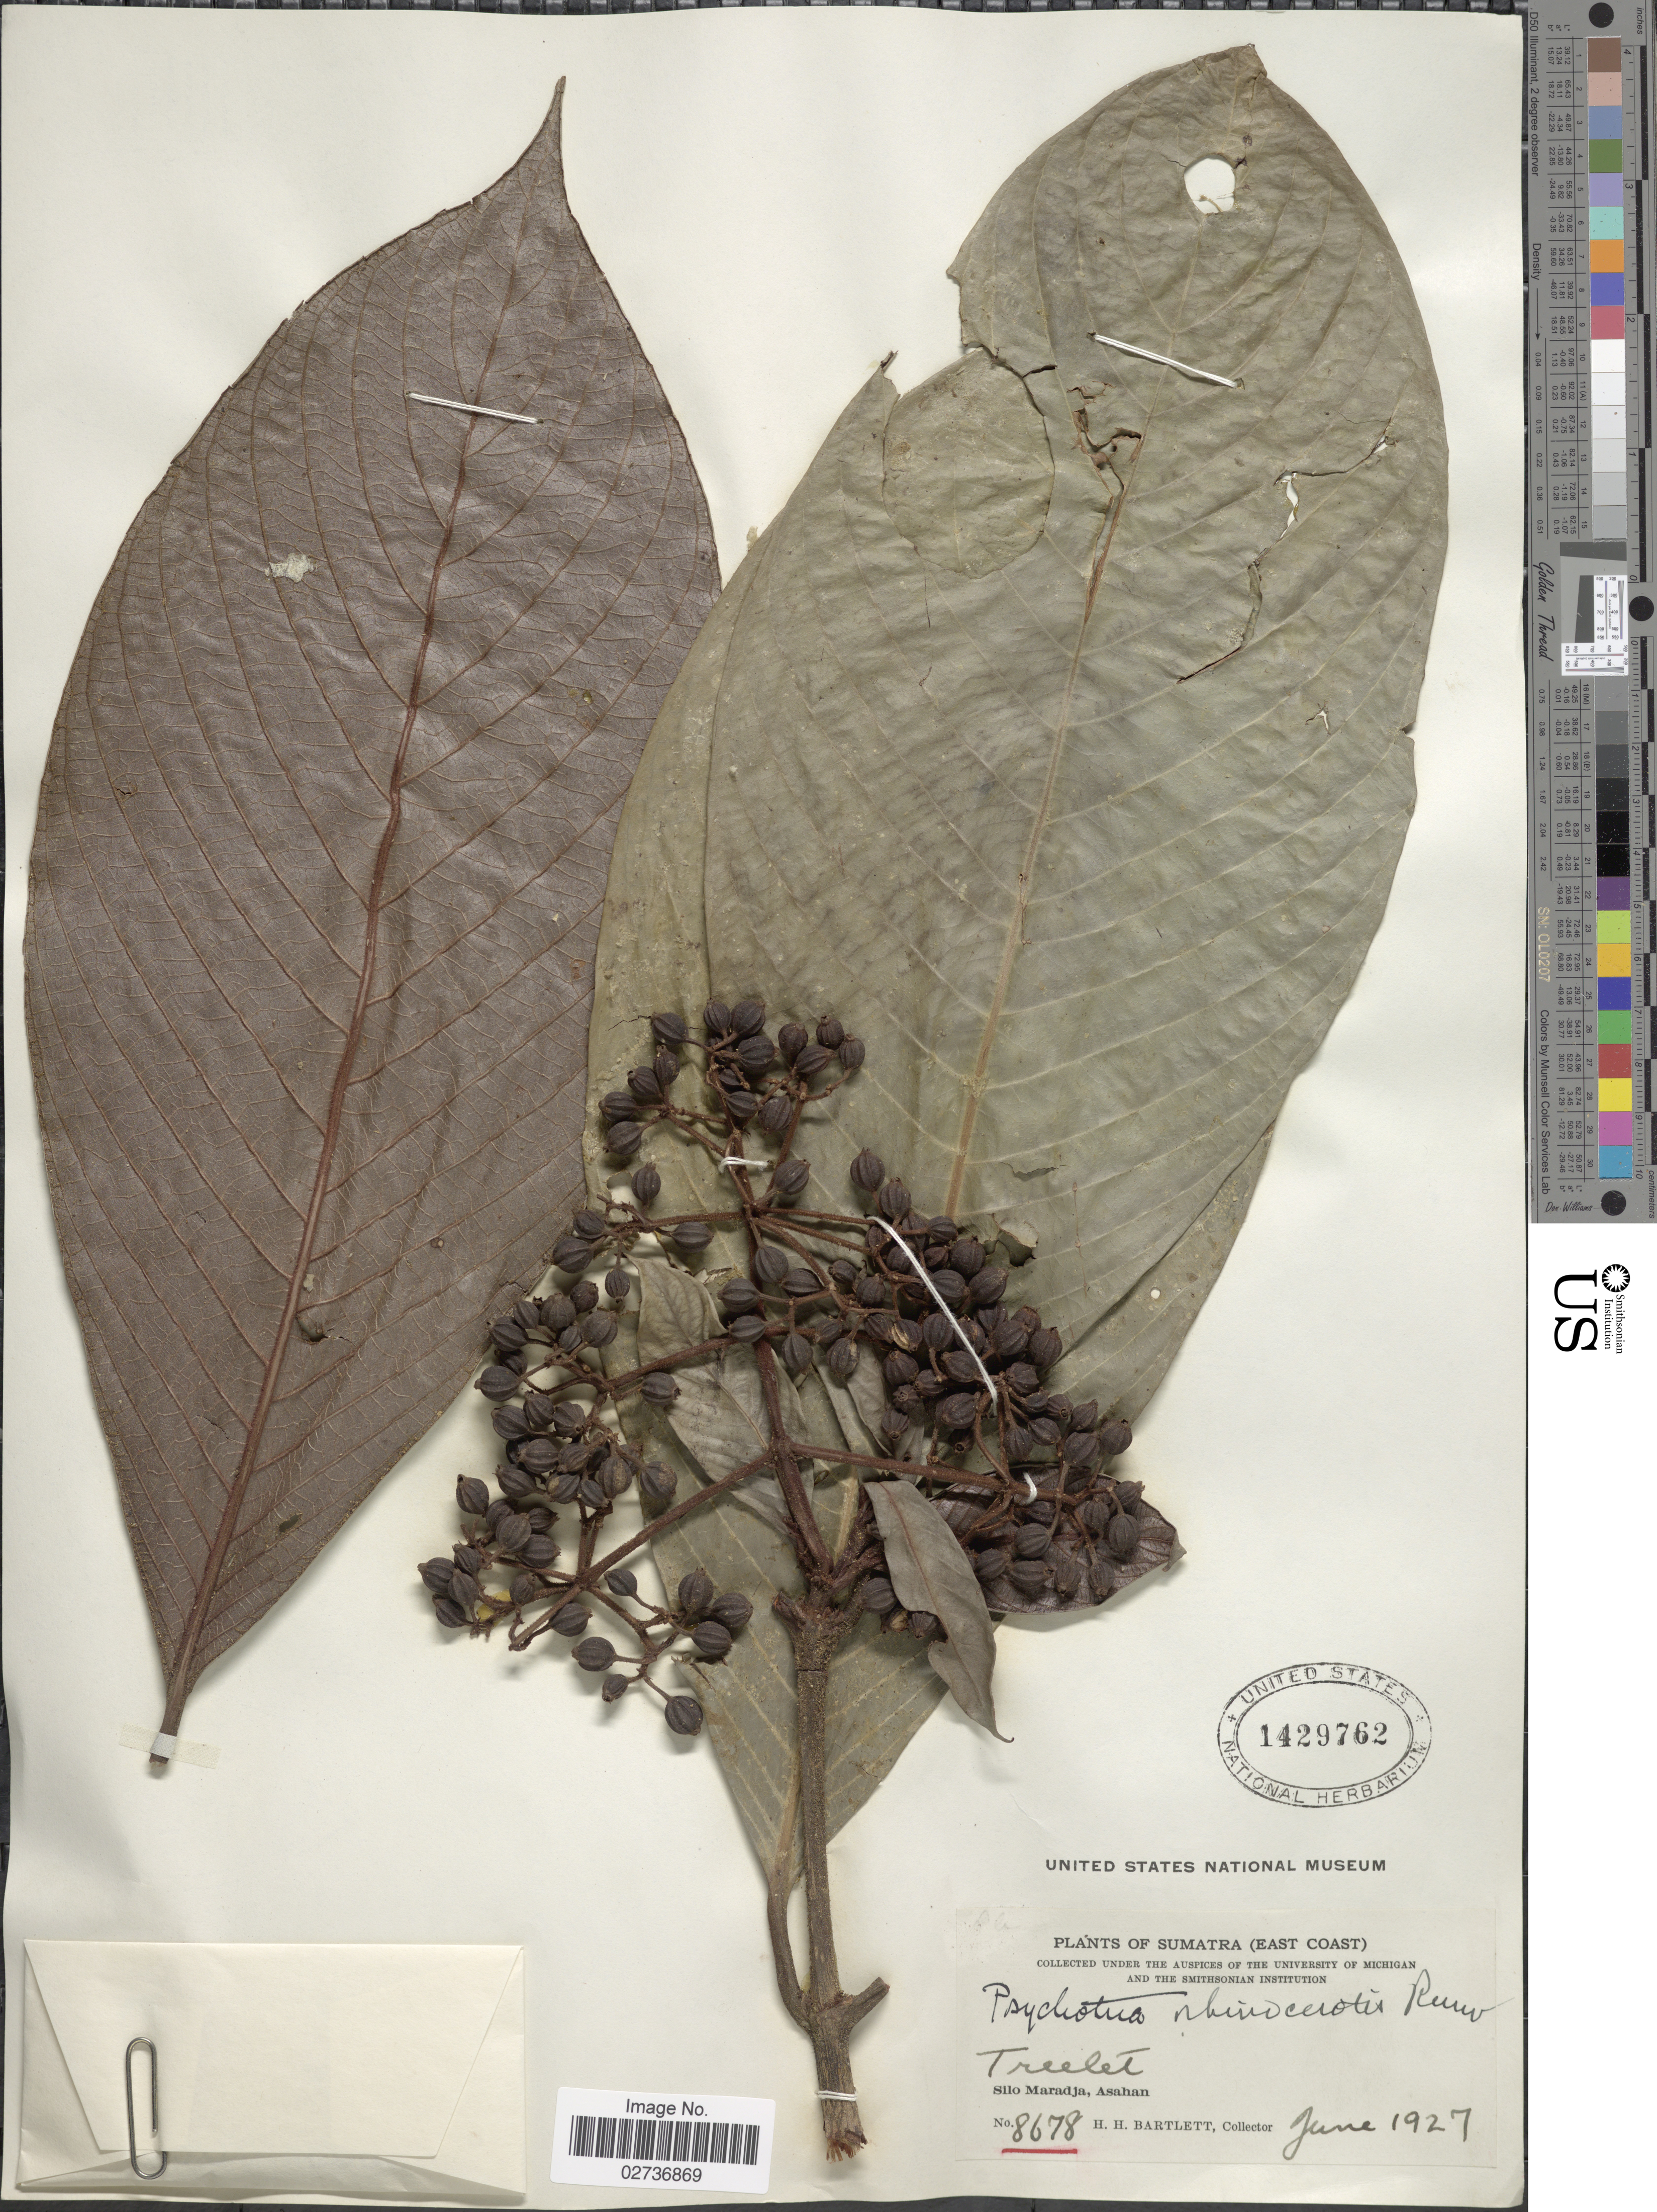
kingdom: Plantae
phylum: Tracheophyta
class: Magnoliopsida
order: Gentianales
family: Rubiaceae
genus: Psychotria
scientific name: Psychotria rhinocerotis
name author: Reinw. ex Blume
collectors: H. H. Bartlett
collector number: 8678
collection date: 1927-06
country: Indonesia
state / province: Sumatra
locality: Sumatra (East Coast). Silo Maradja, Asahan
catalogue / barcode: US 1429762